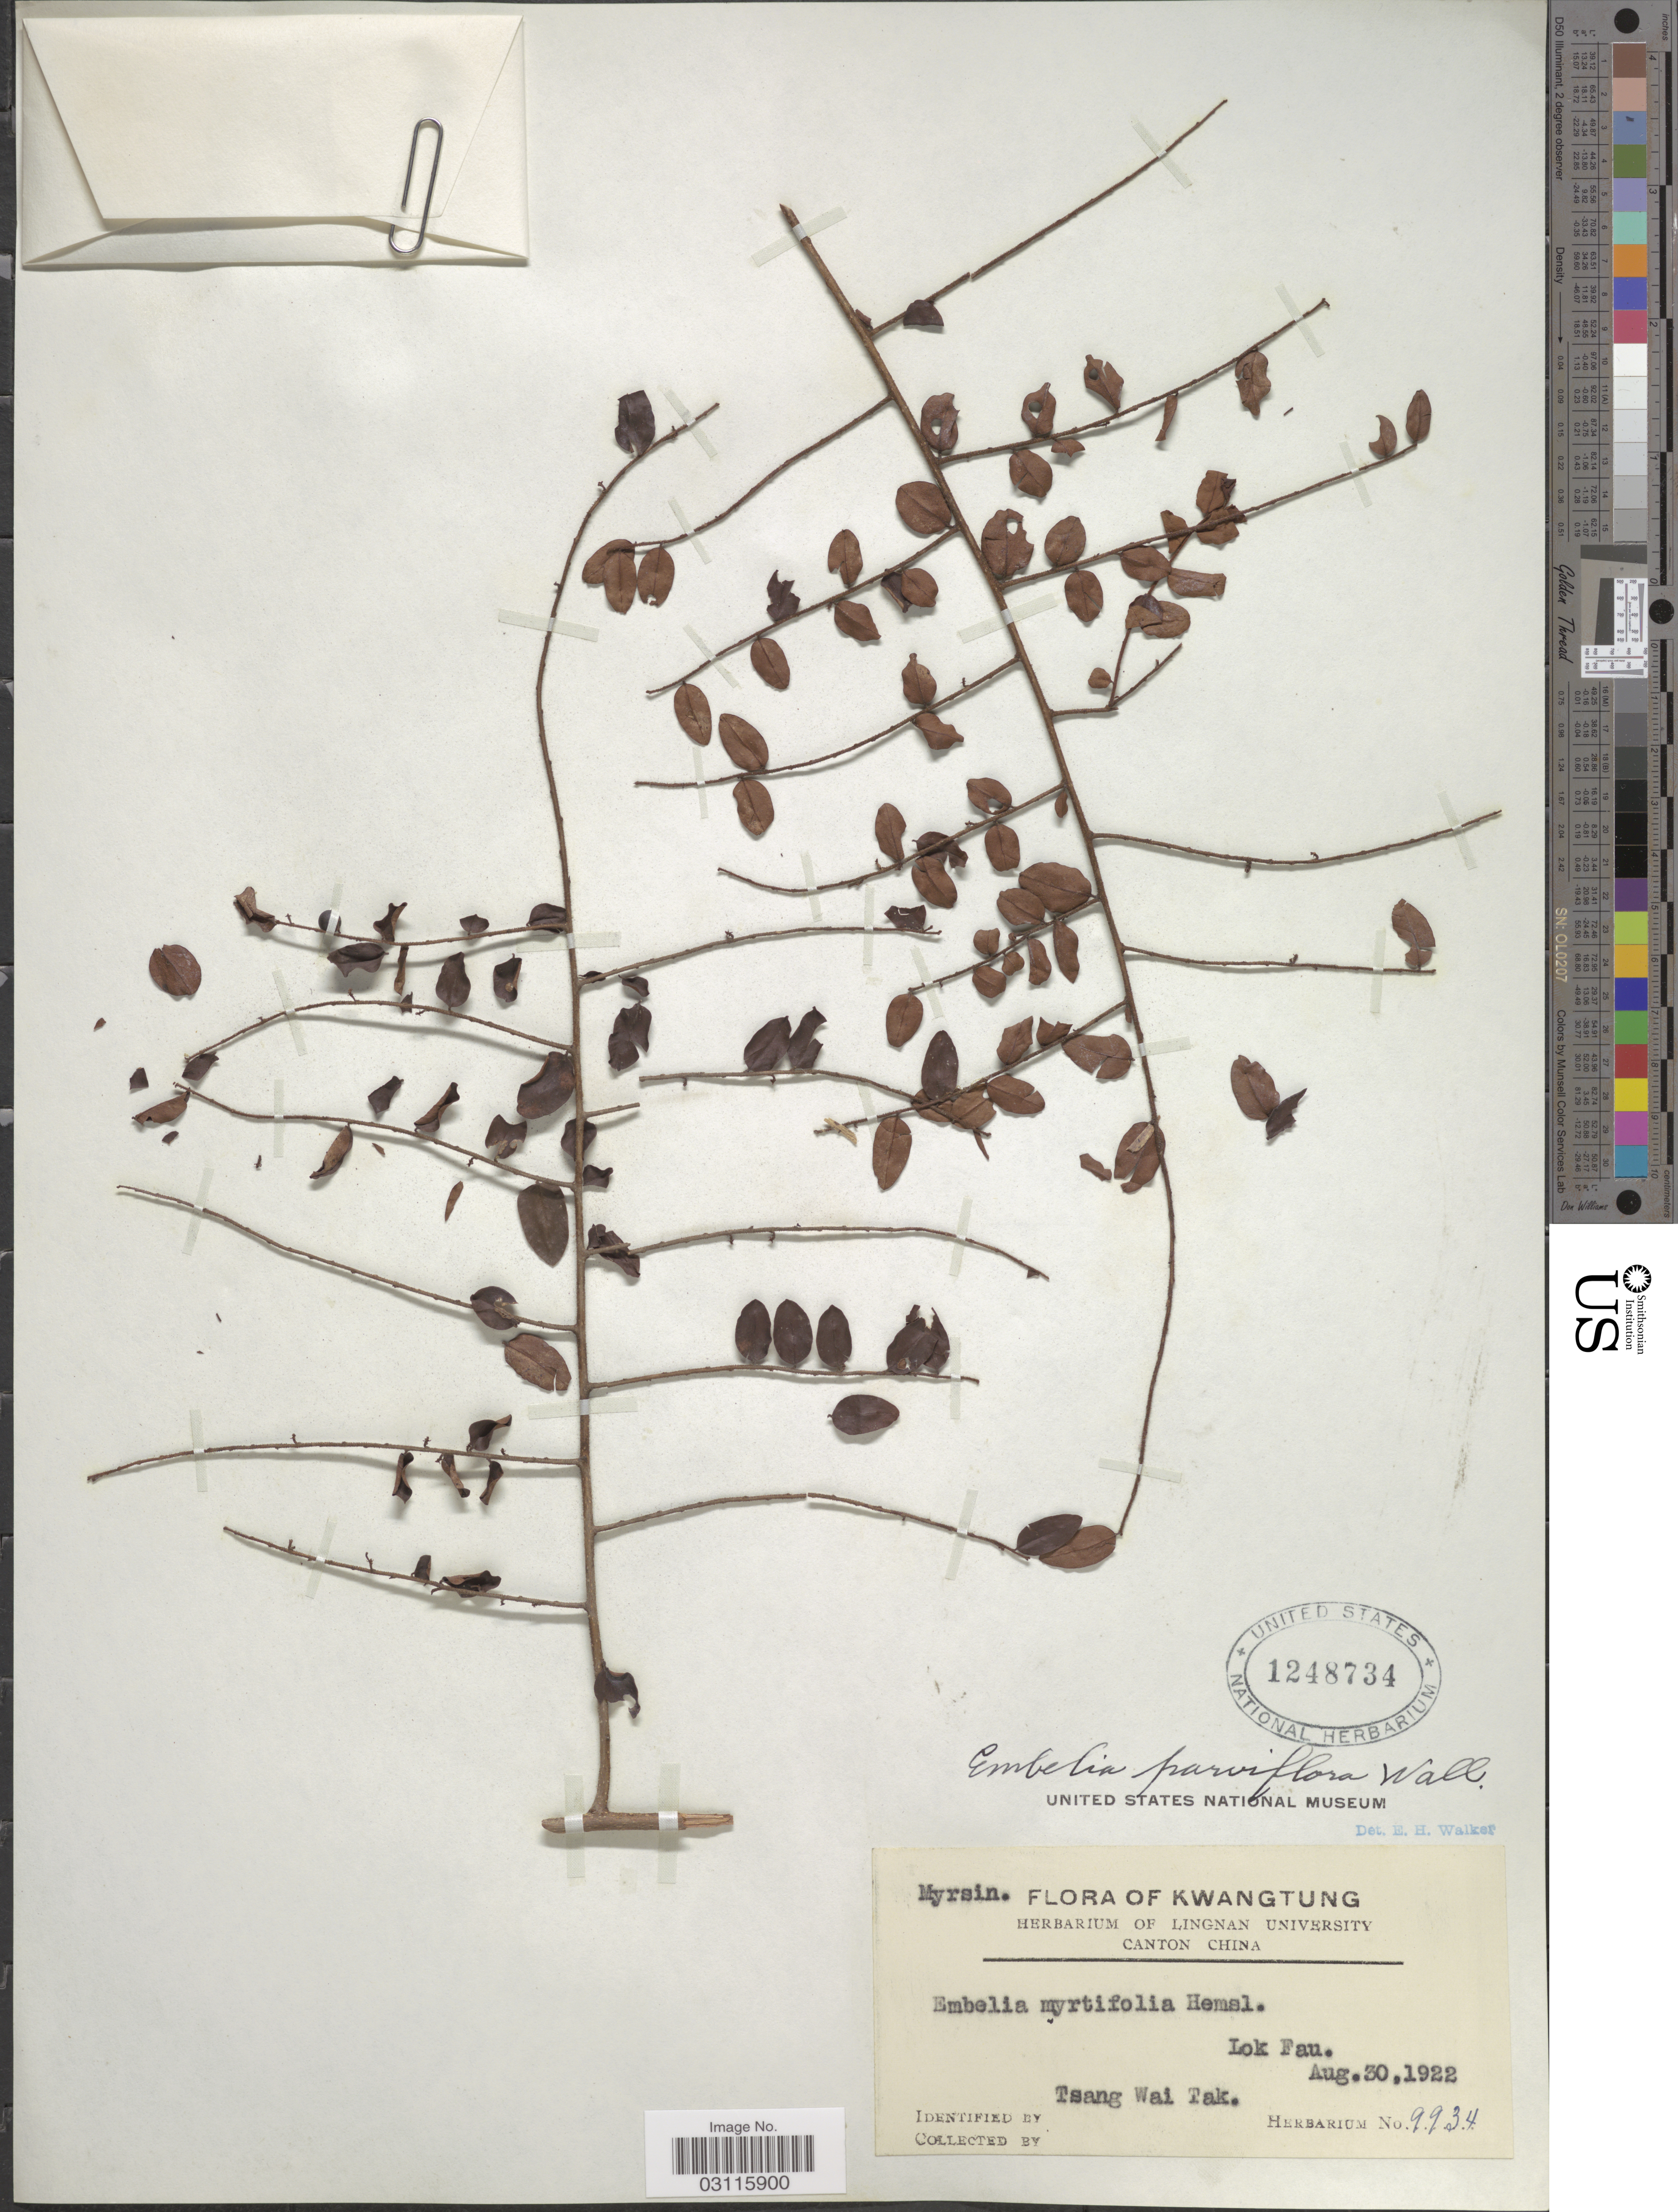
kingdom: Plantae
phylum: Tracheophyta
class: Magnoliopsida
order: Ericales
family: Primulaceae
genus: Embelia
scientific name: Embelia parviflora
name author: Wall. ex A. DC.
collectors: W. T. Tsang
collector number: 9934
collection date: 1922-08-30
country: China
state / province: Guangdong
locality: Lok Fau.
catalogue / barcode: US 1248734